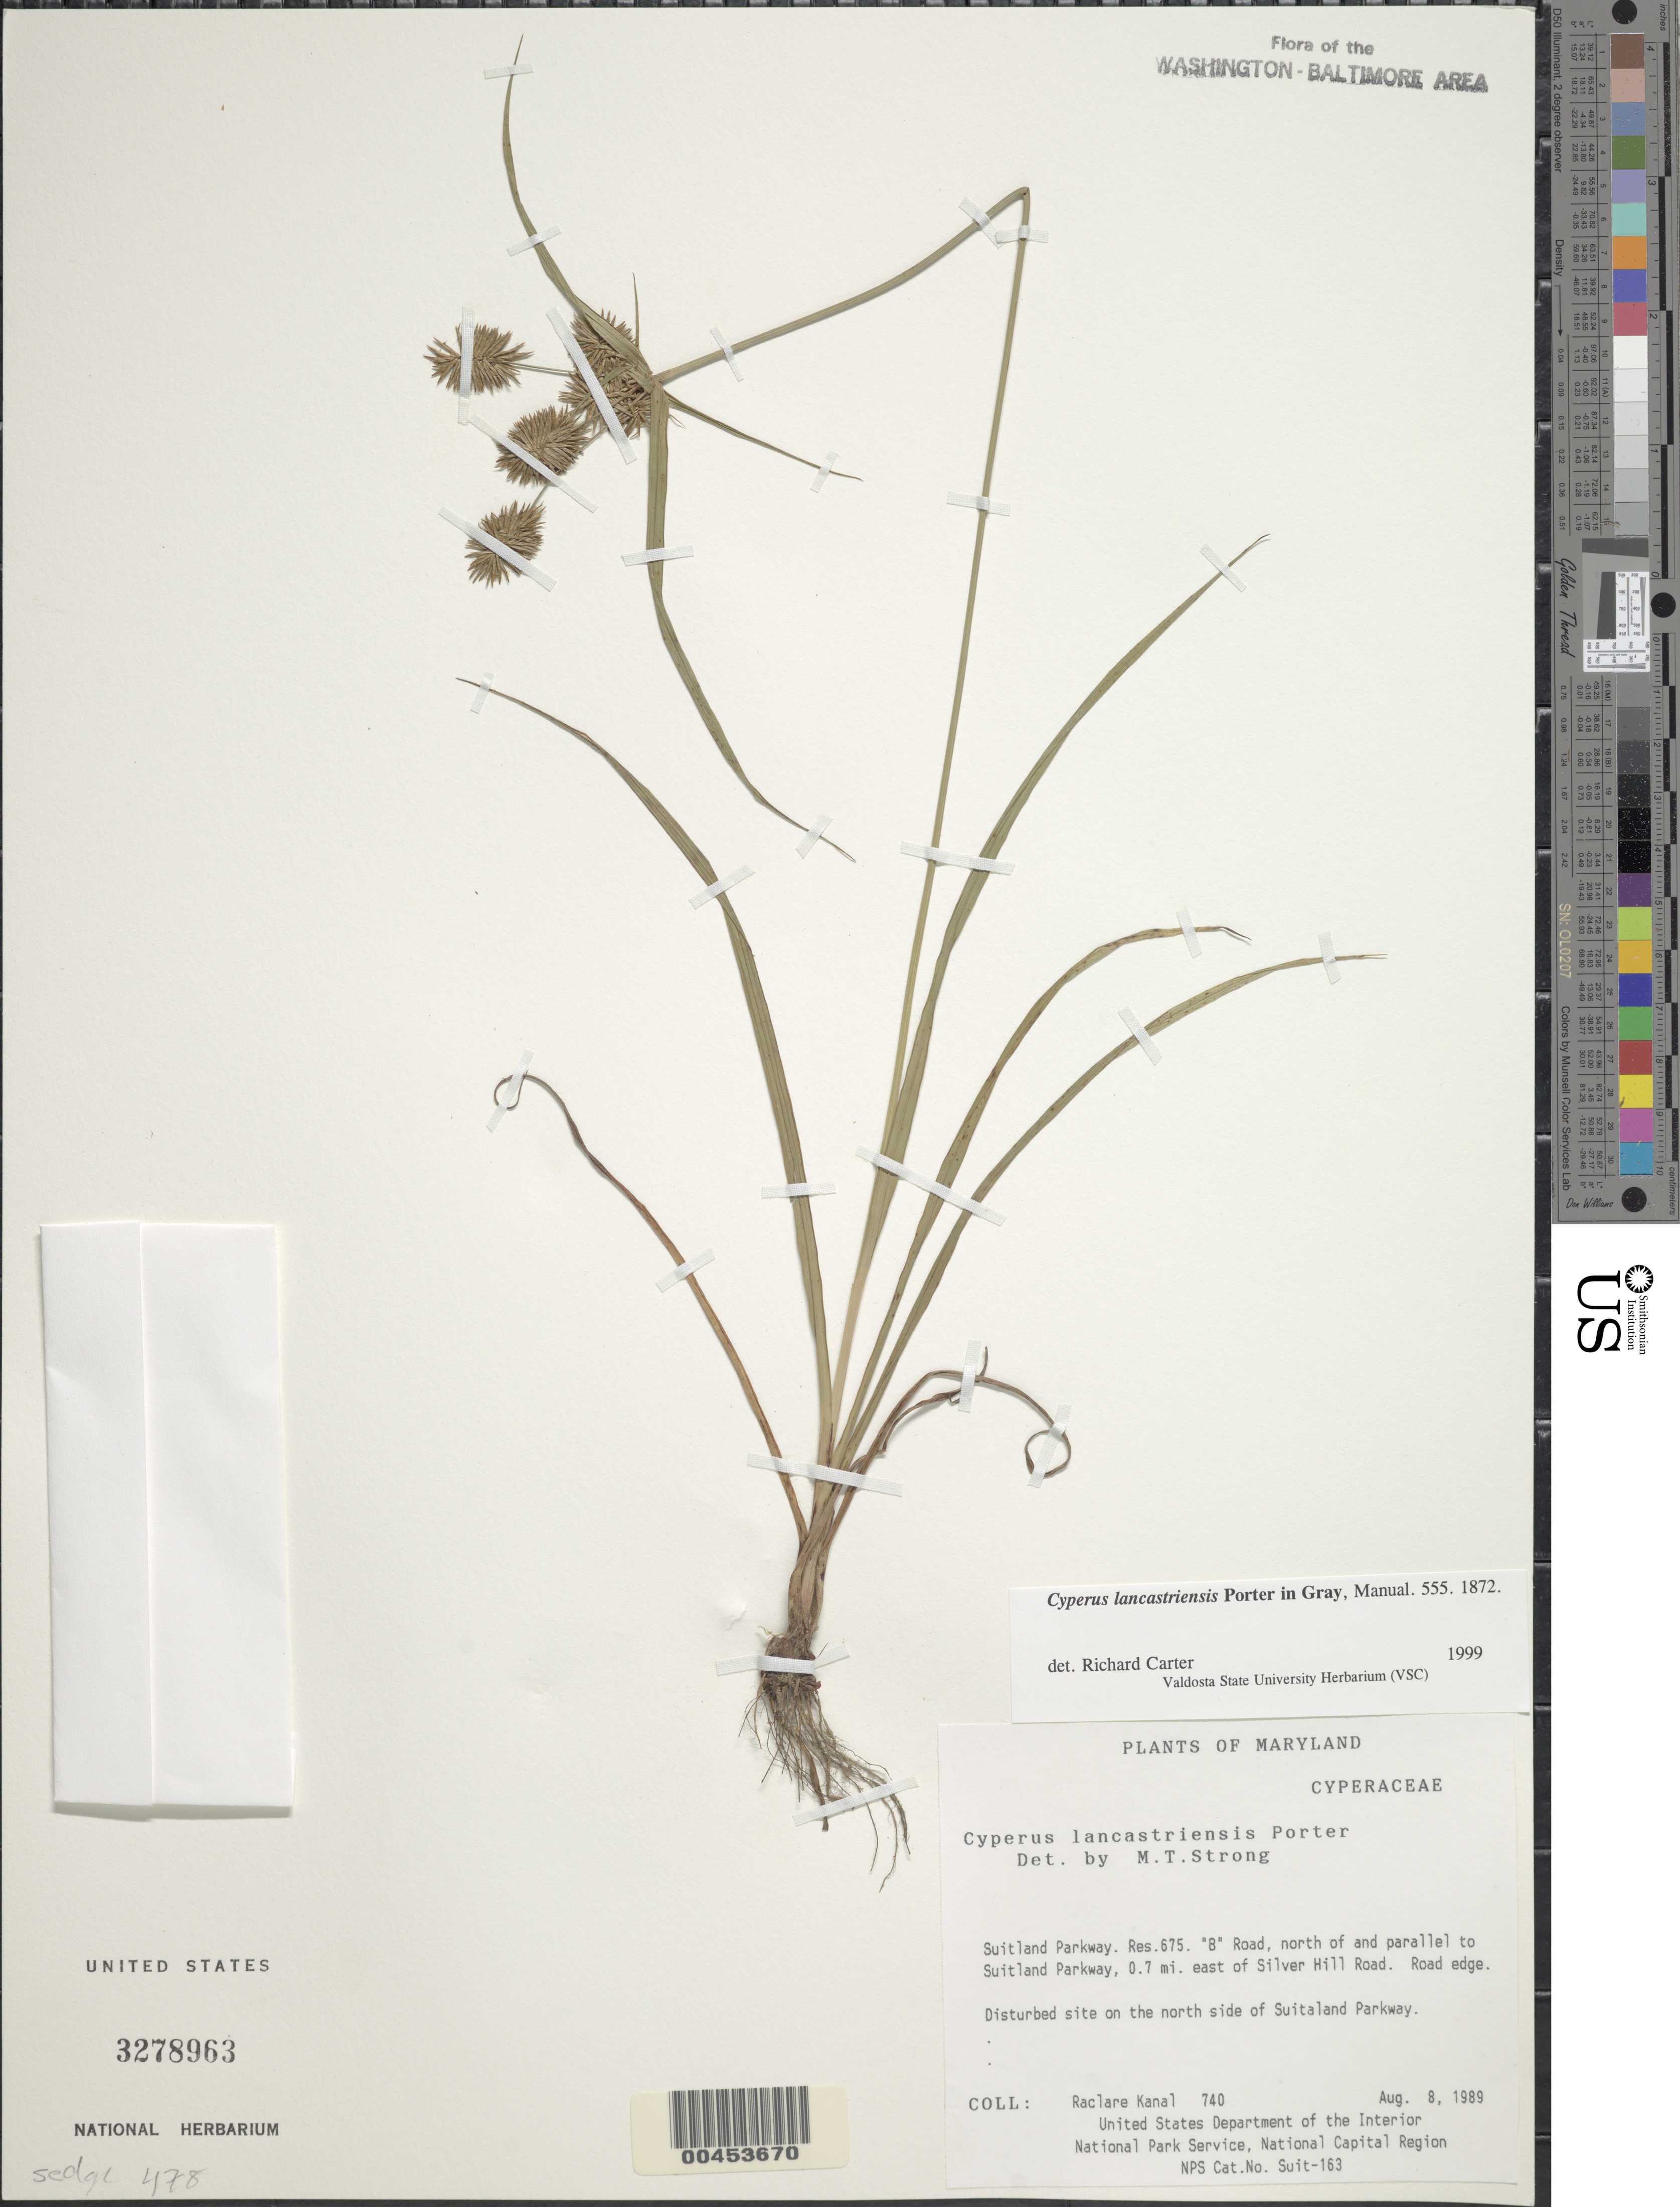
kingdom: Plantae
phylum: Tracheophyta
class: Liliopsida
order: Poales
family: Cyperaceae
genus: Cyperus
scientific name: Cyperus lancastriensis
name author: Porter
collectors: R. Kanal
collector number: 740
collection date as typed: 08 Aug 1989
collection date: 1989-08-08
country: United States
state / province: Maryland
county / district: Prince George's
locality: Suitland Parkway, Res 675, B Road, N of and parallel with 2-lane Suitland Parkway, E of Silver Hill Road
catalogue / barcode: US 3278963